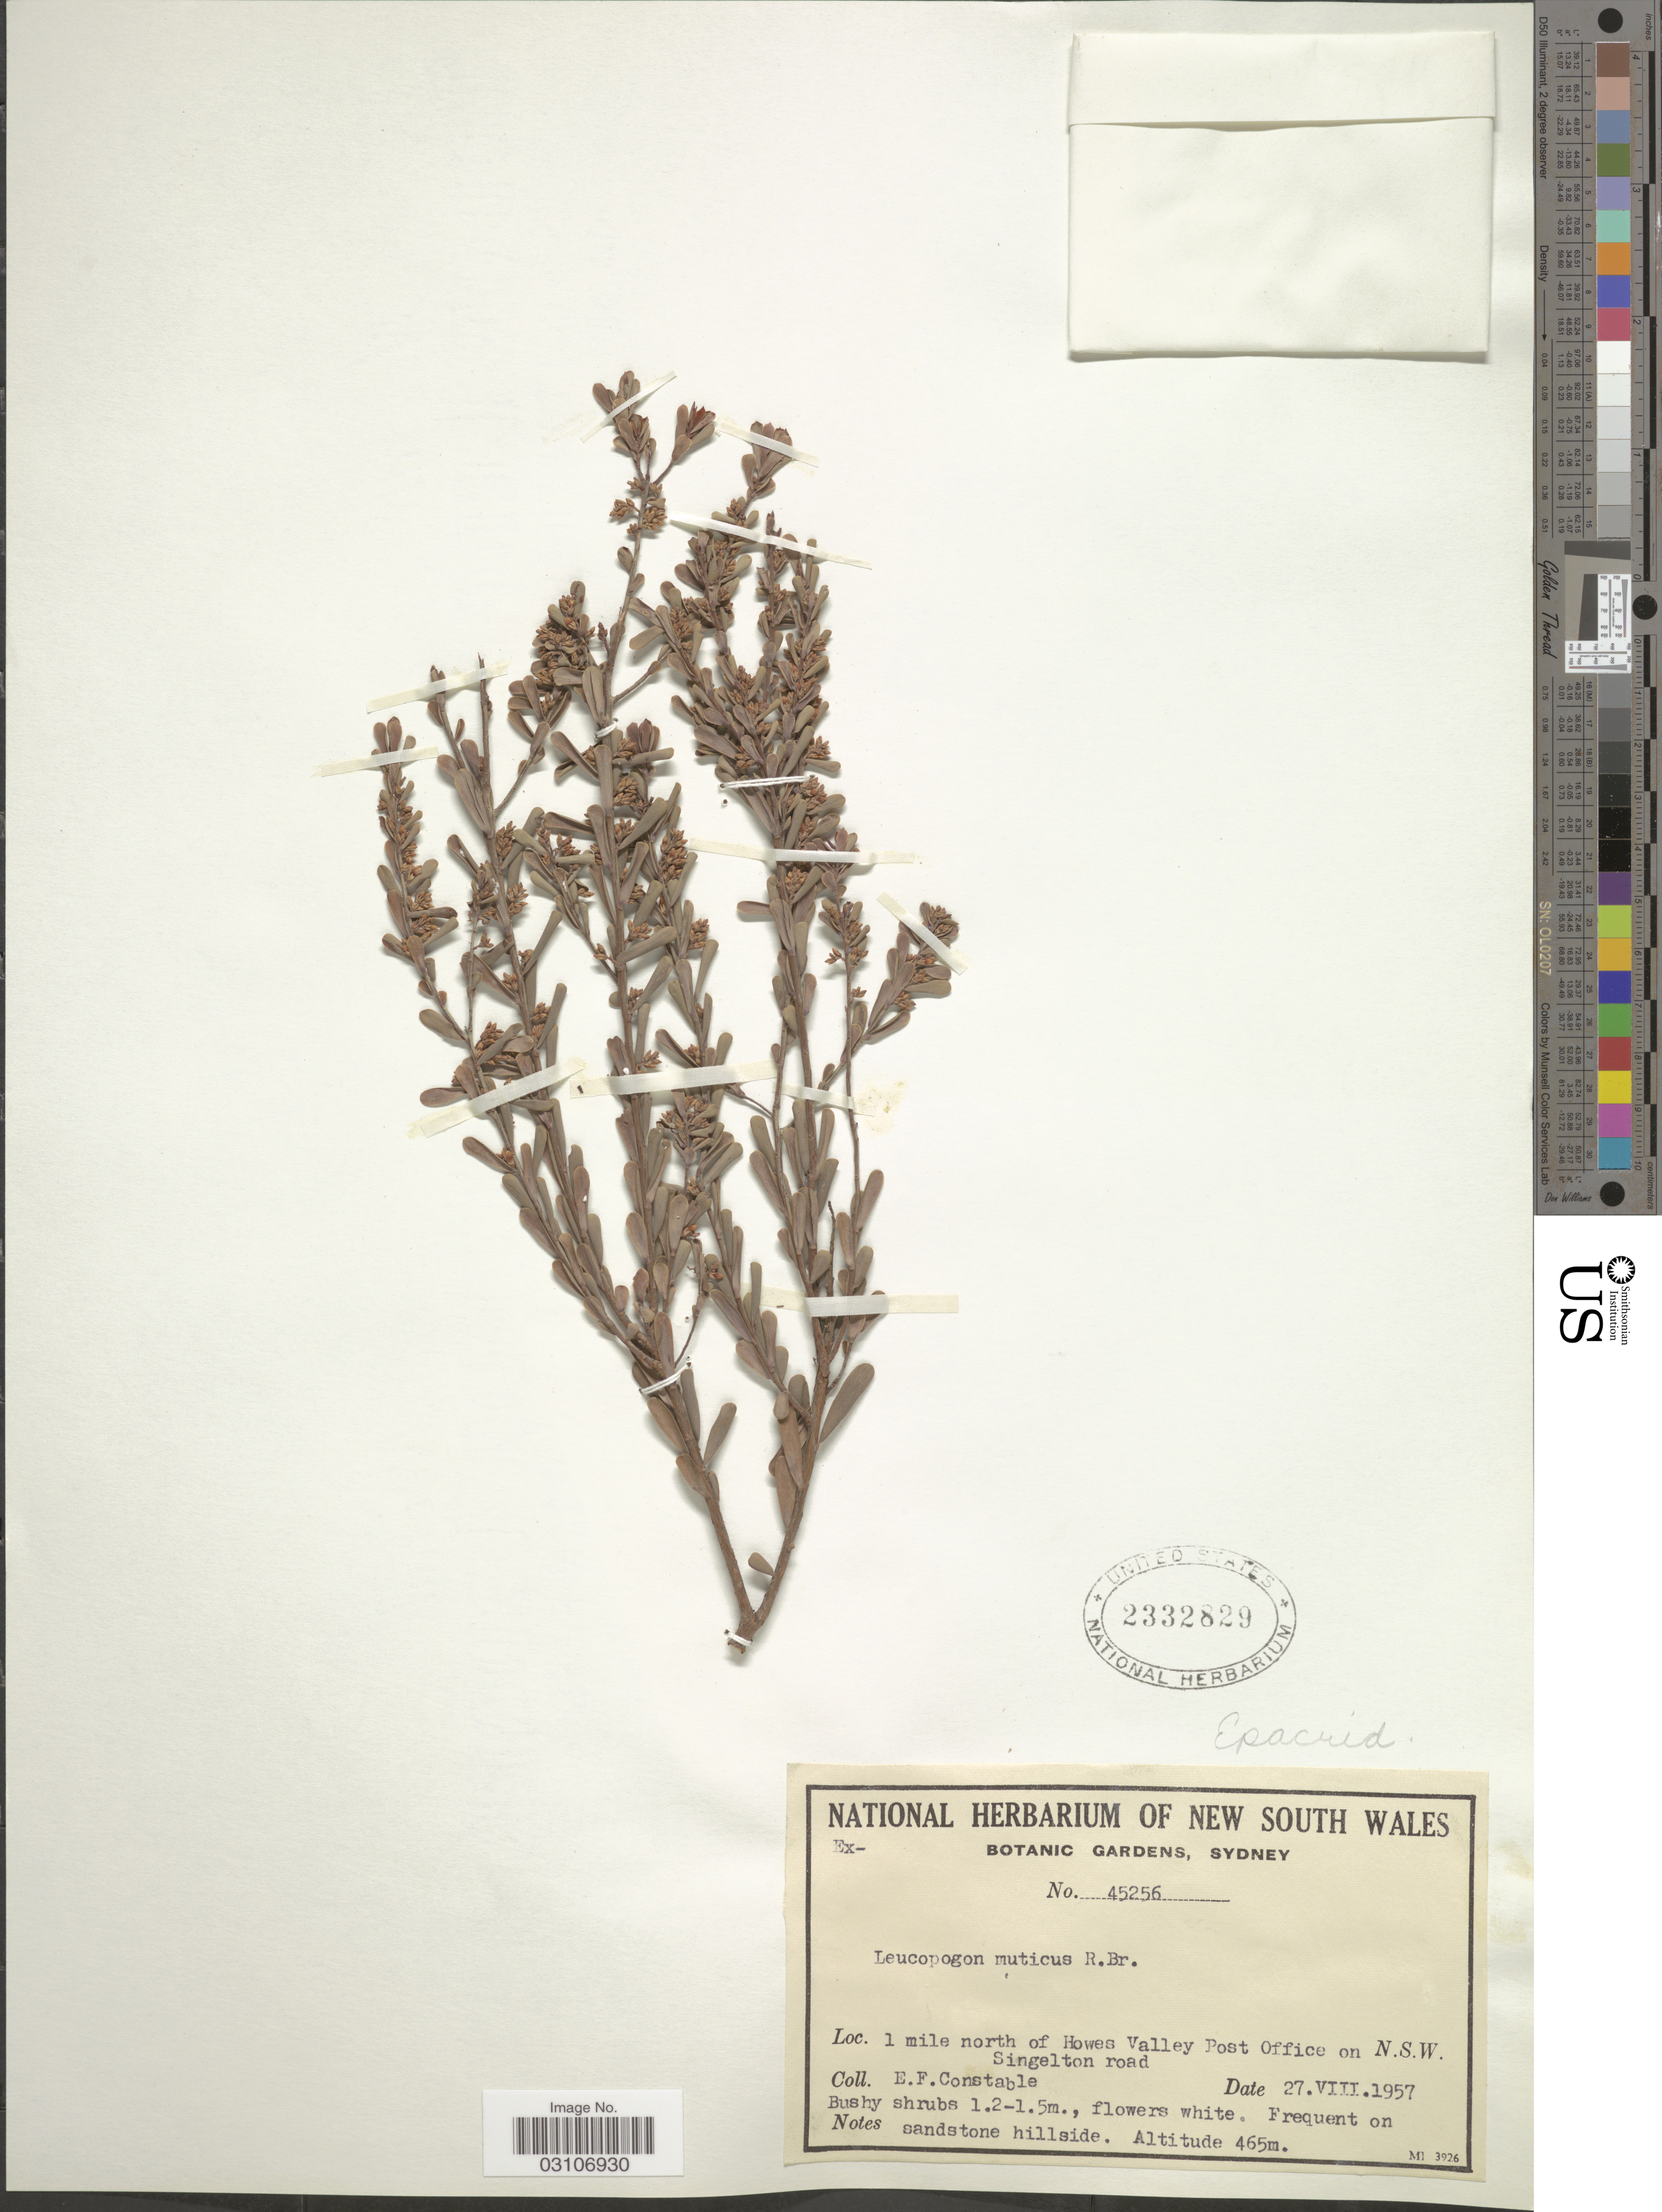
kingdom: Plantae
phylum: Tracheophyta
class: Magnoliopsida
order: Ericales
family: Ericaceae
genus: Leucopogon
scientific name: Leucopogon muticus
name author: R. Br.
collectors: E. F. Constable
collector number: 45256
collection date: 1957-08-27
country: Australia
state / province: New South Wales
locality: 1 mile north of Howes Valley Post Office on Singelton road.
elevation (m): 465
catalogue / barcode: US 2332829